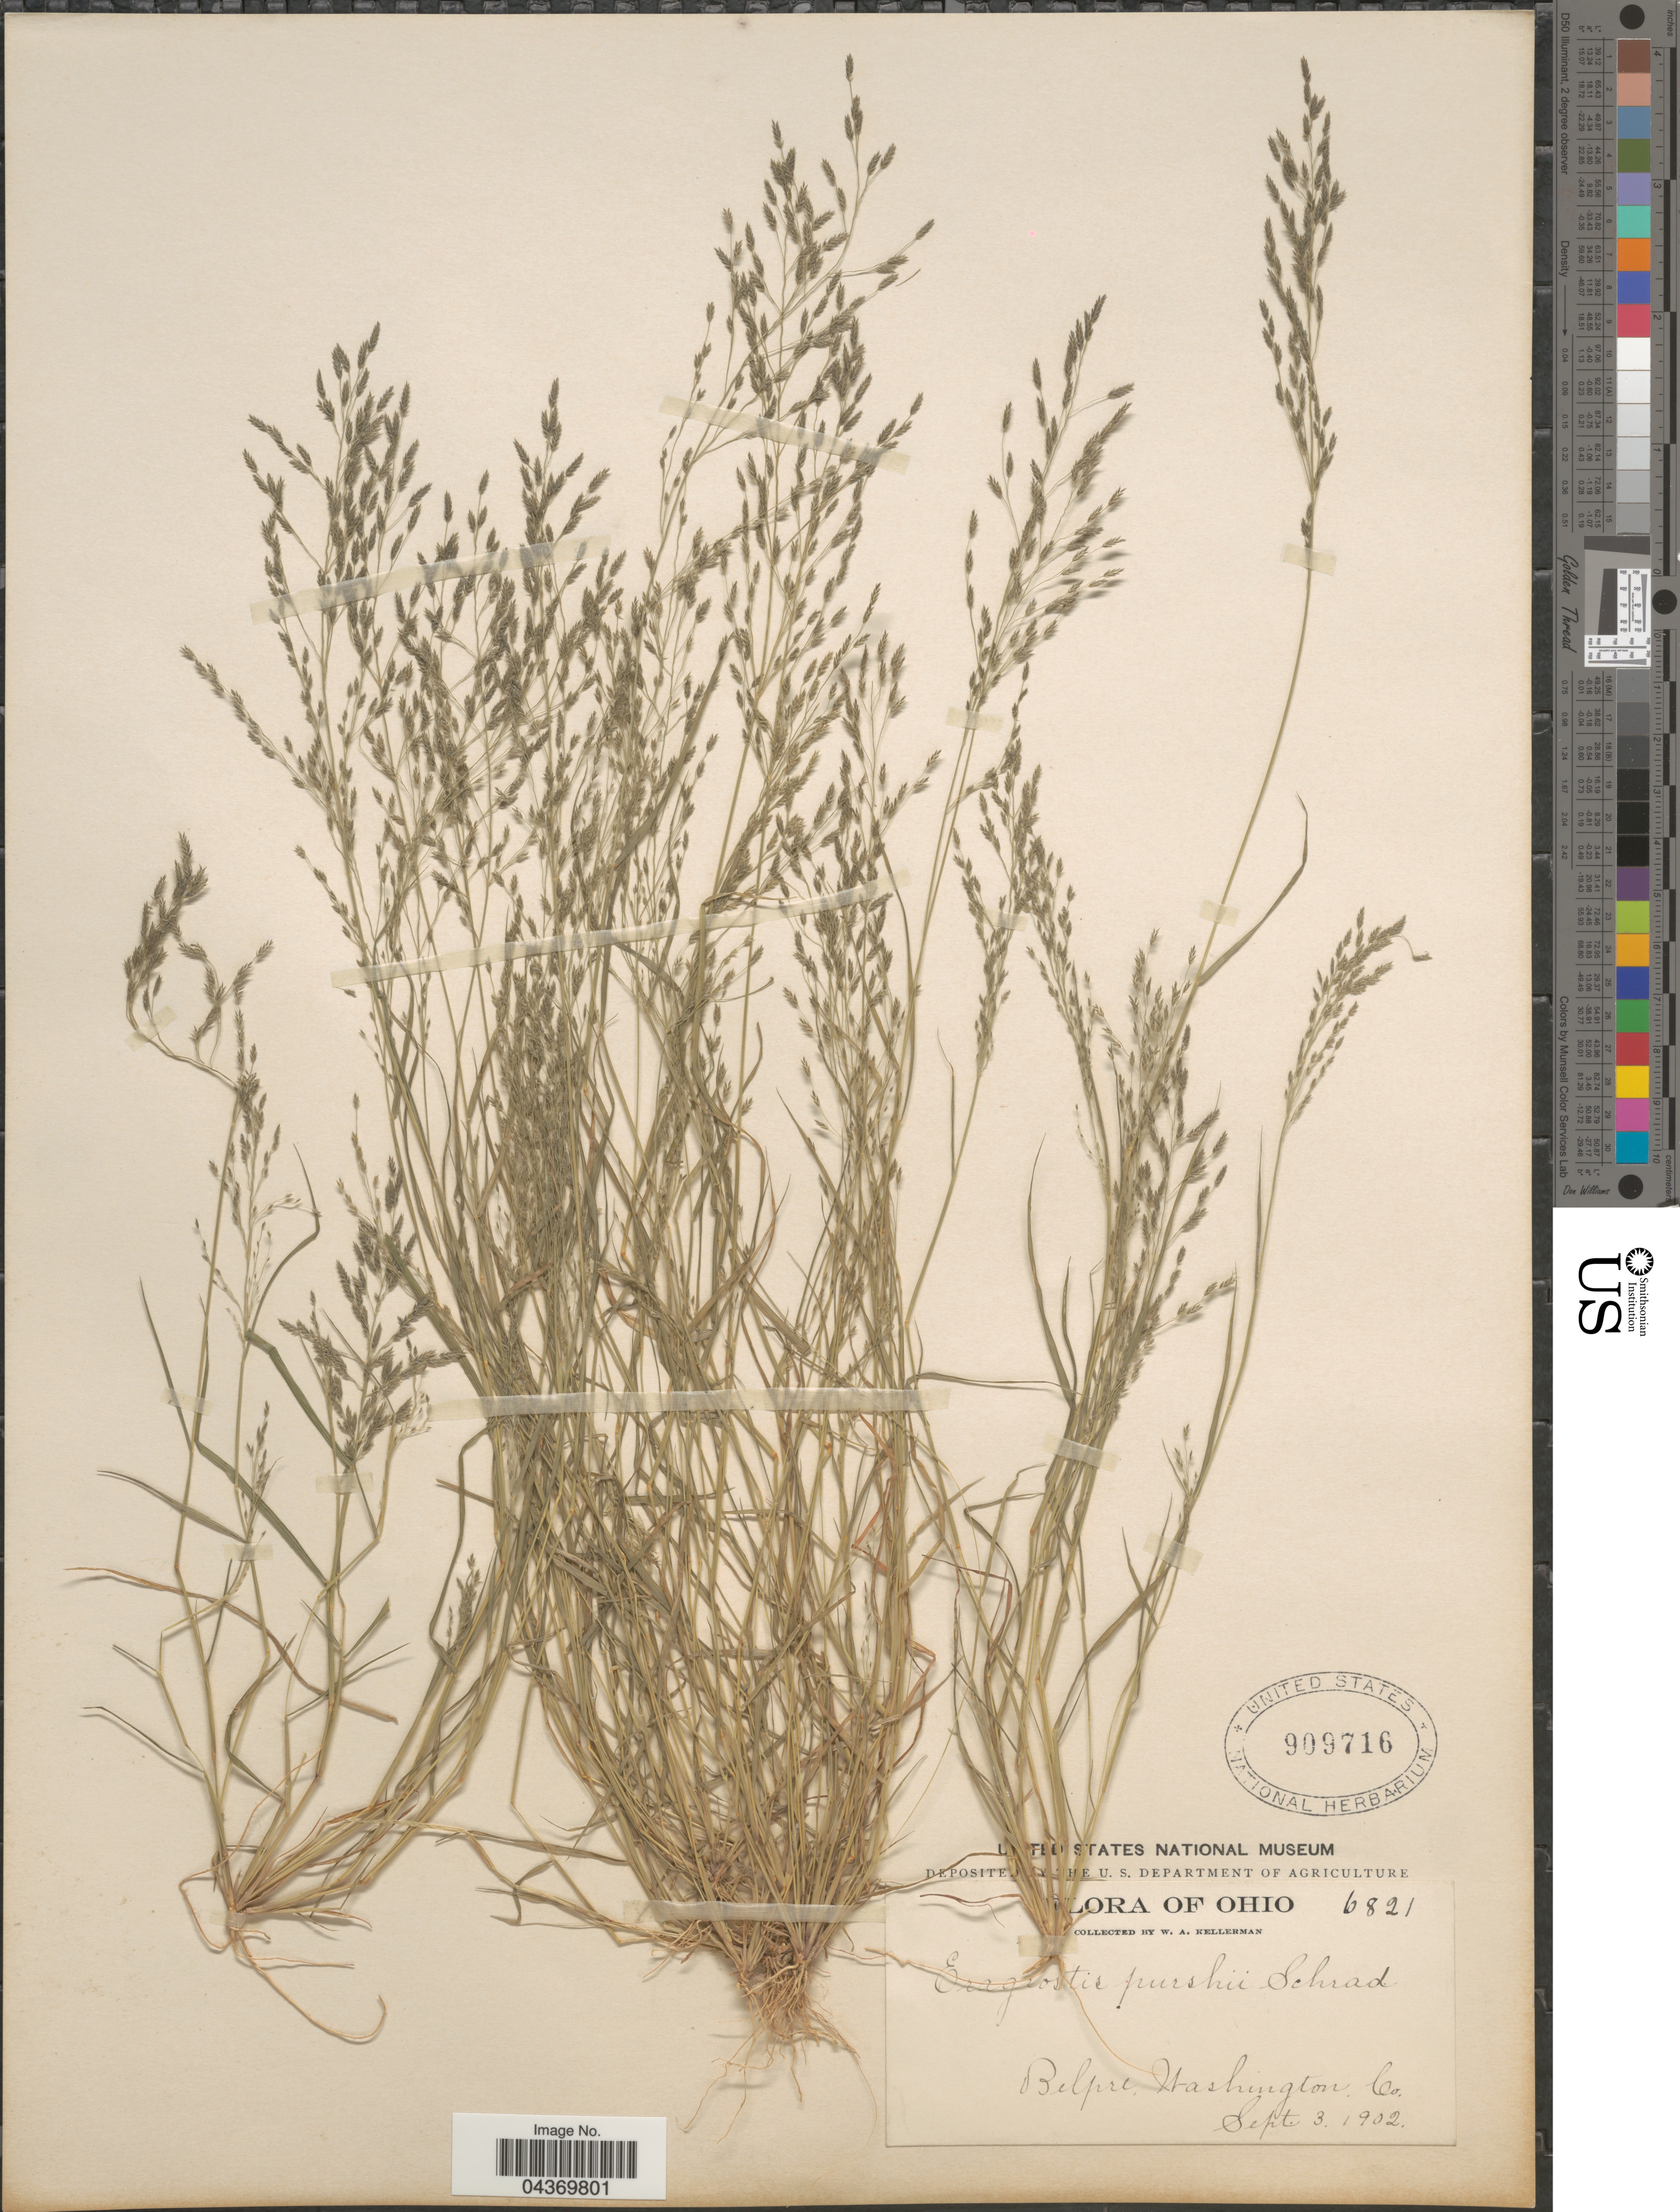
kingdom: Plantae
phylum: Tracheophyta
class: Liliopsida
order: Poales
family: Poaceae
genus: Eragrostis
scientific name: Eragrostis pectinacea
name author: (Michx.) Nees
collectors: W. Kellerman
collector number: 6821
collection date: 1902-09-03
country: United States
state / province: Ohio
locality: Belpre, Washington Co.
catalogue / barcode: US 909716